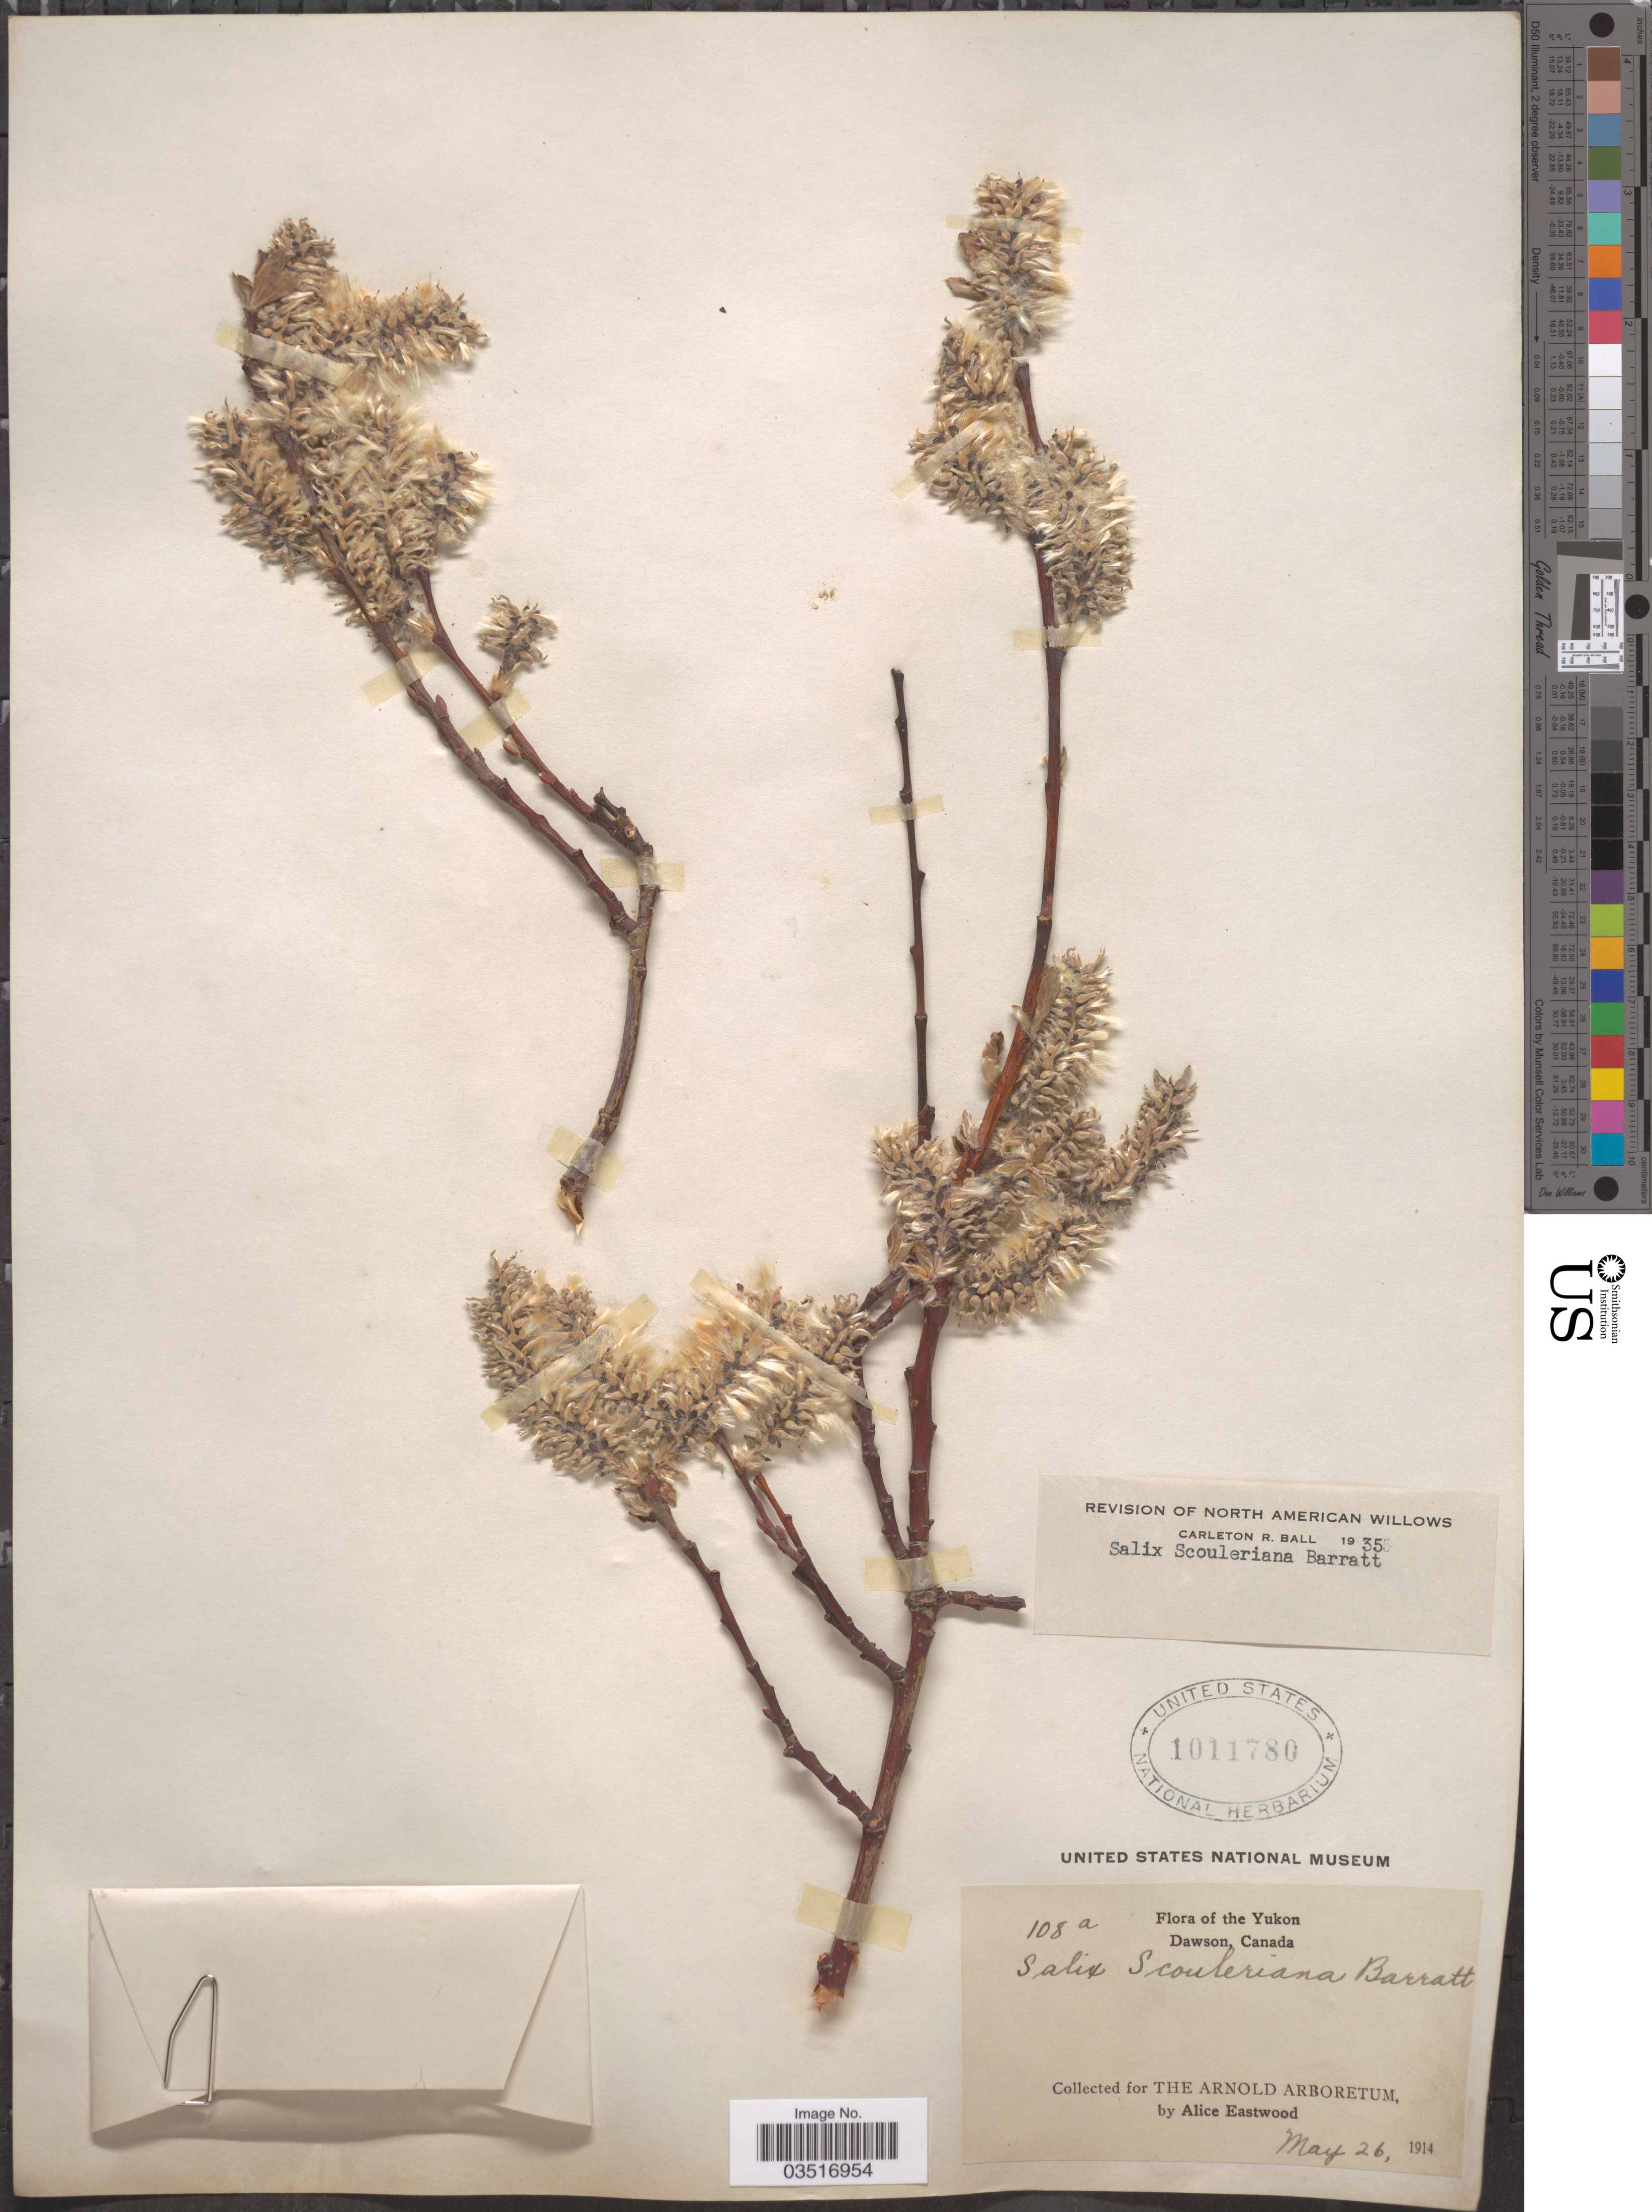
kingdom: Plantae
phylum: Tracheophyta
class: Magnoliopsida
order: Malpighiales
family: Salicaceae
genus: Salix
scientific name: Salix scouleriana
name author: Barratt ex Hook.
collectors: A. Eastwood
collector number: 108a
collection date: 1914-05-26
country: Canada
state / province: Yukon Territory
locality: Yukon. Dawson.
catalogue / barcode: US 1011780